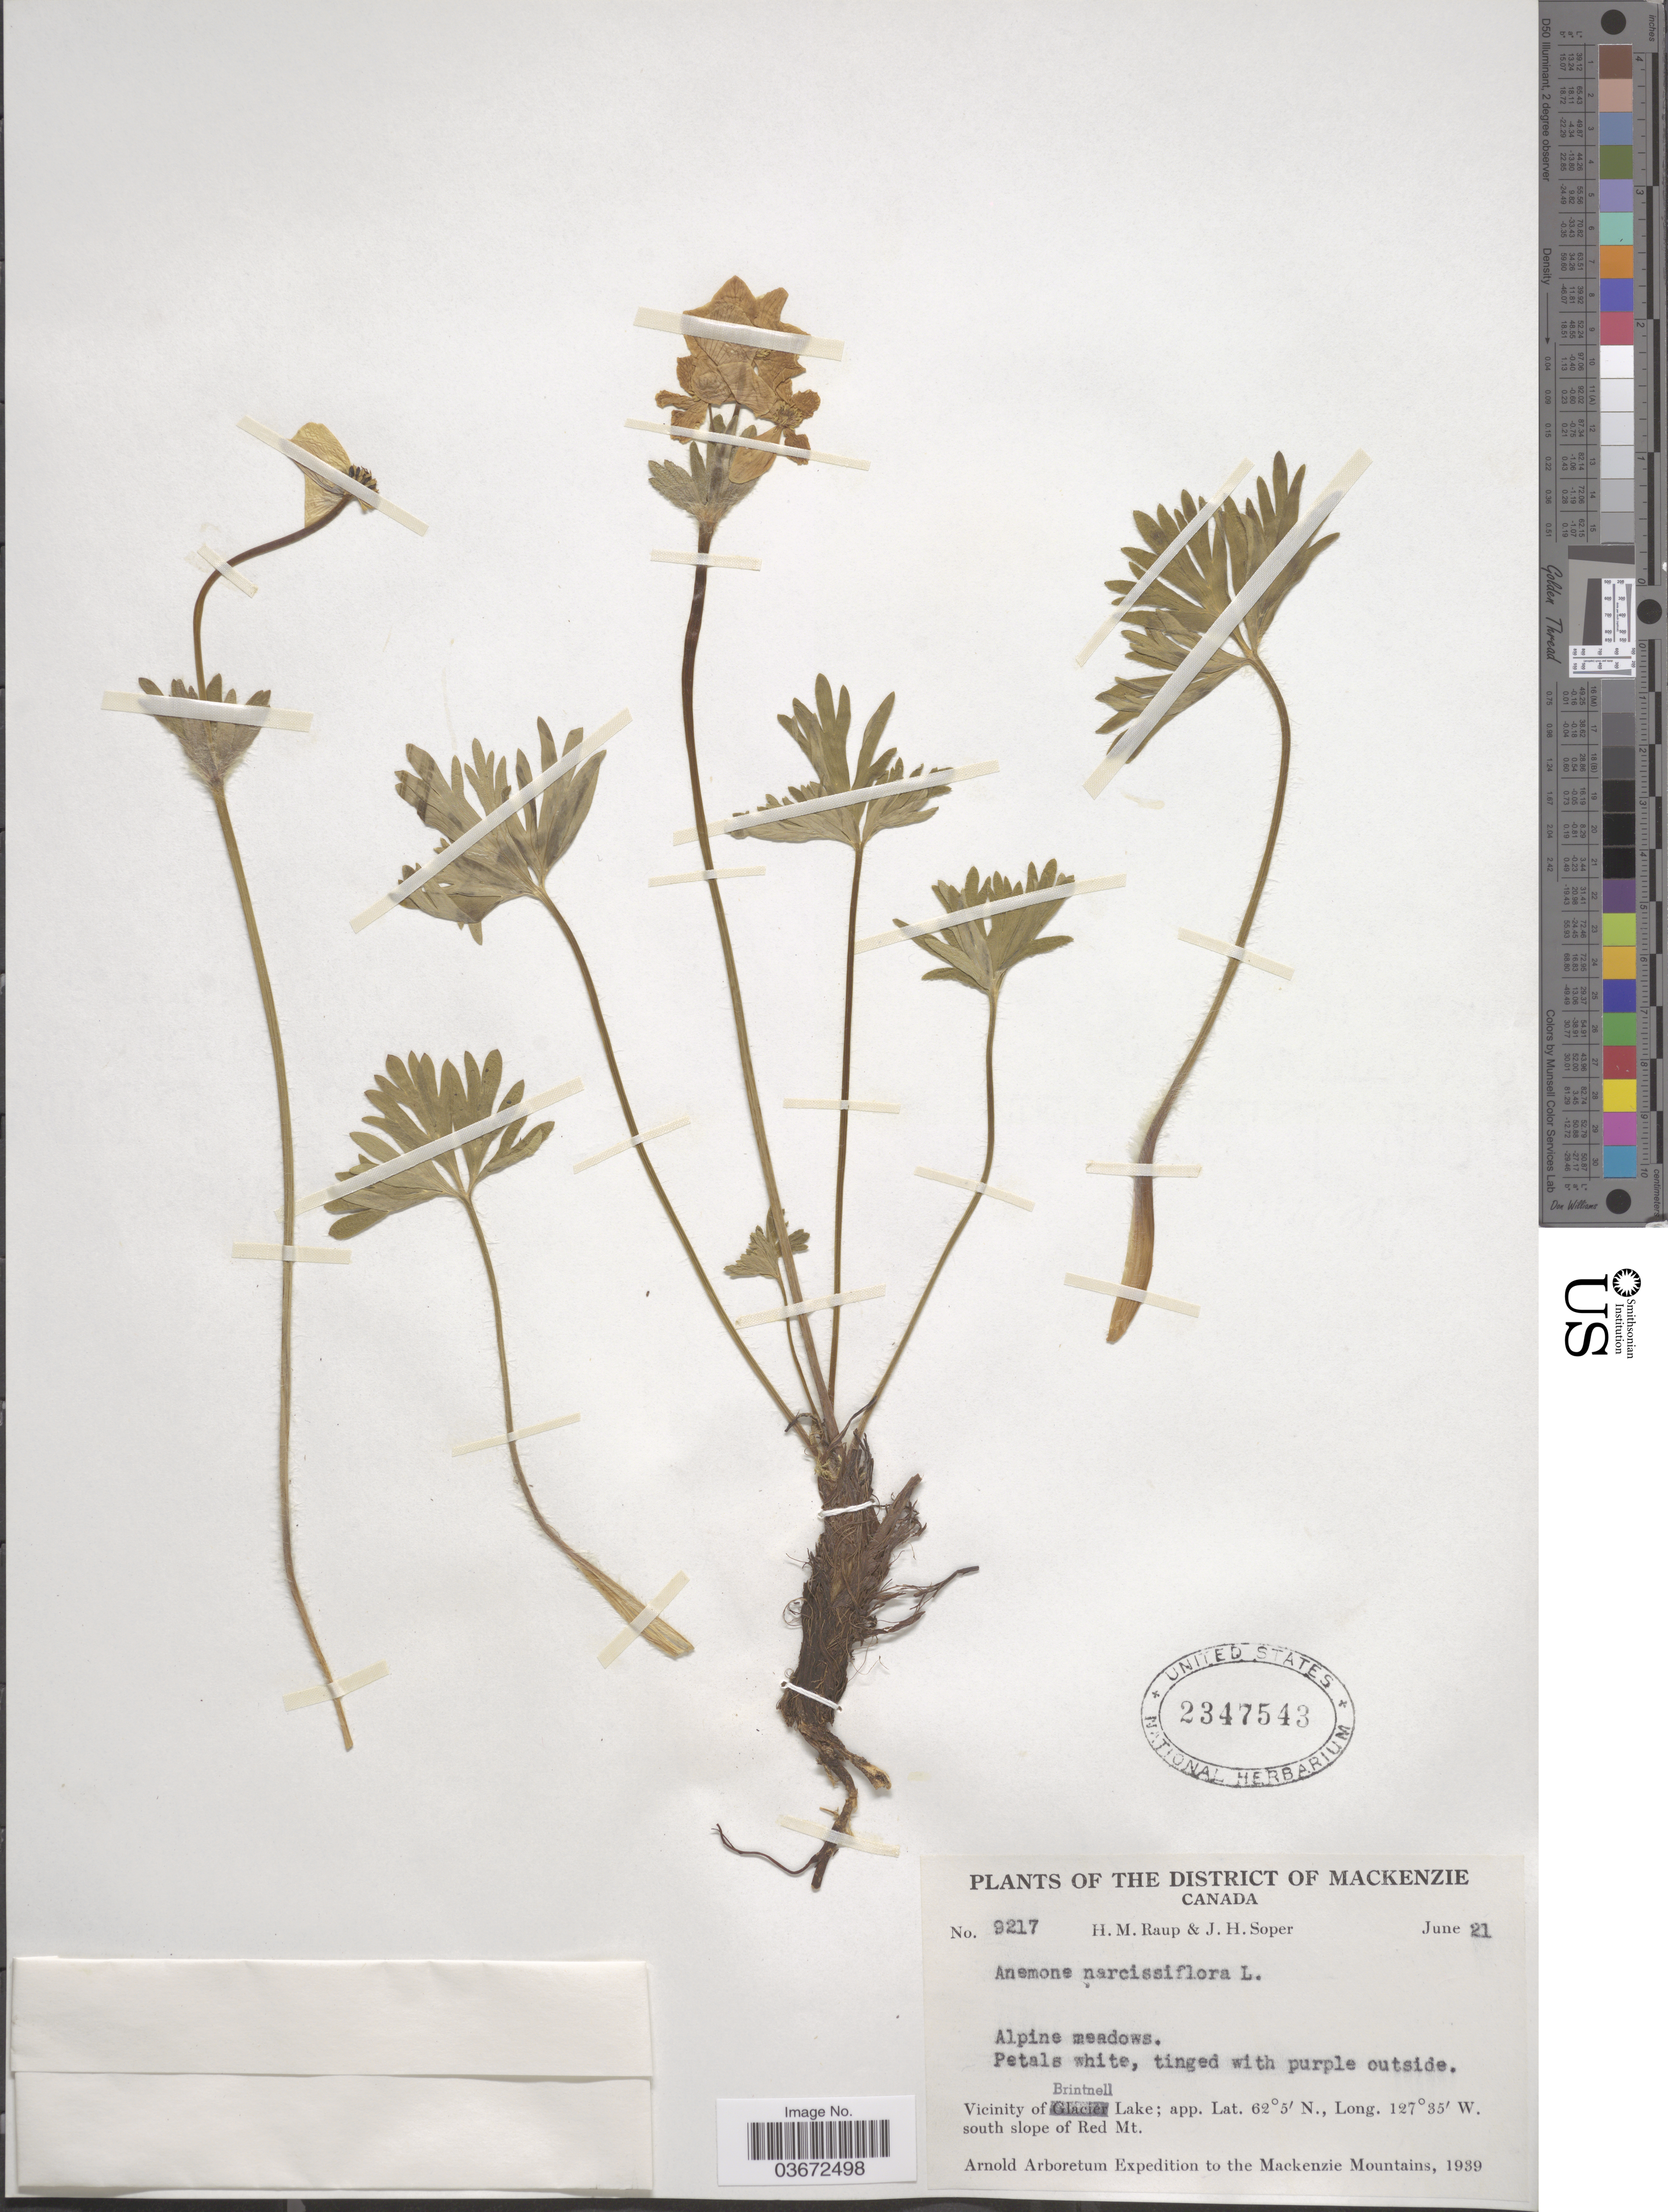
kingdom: Plantae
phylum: Tracheophyta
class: Magnoliopsida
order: Ranunculales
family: Ranunculaceae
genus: Anemone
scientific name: Anemone narcissiflora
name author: L.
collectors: H. Raup & J. H. Soper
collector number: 9217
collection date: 1939-06-21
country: Canada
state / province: British Columbia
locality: Vicinity of Brintnell Lake, south slope of Red Mt. Mackenzie Mountains.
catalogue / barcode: US 2347543